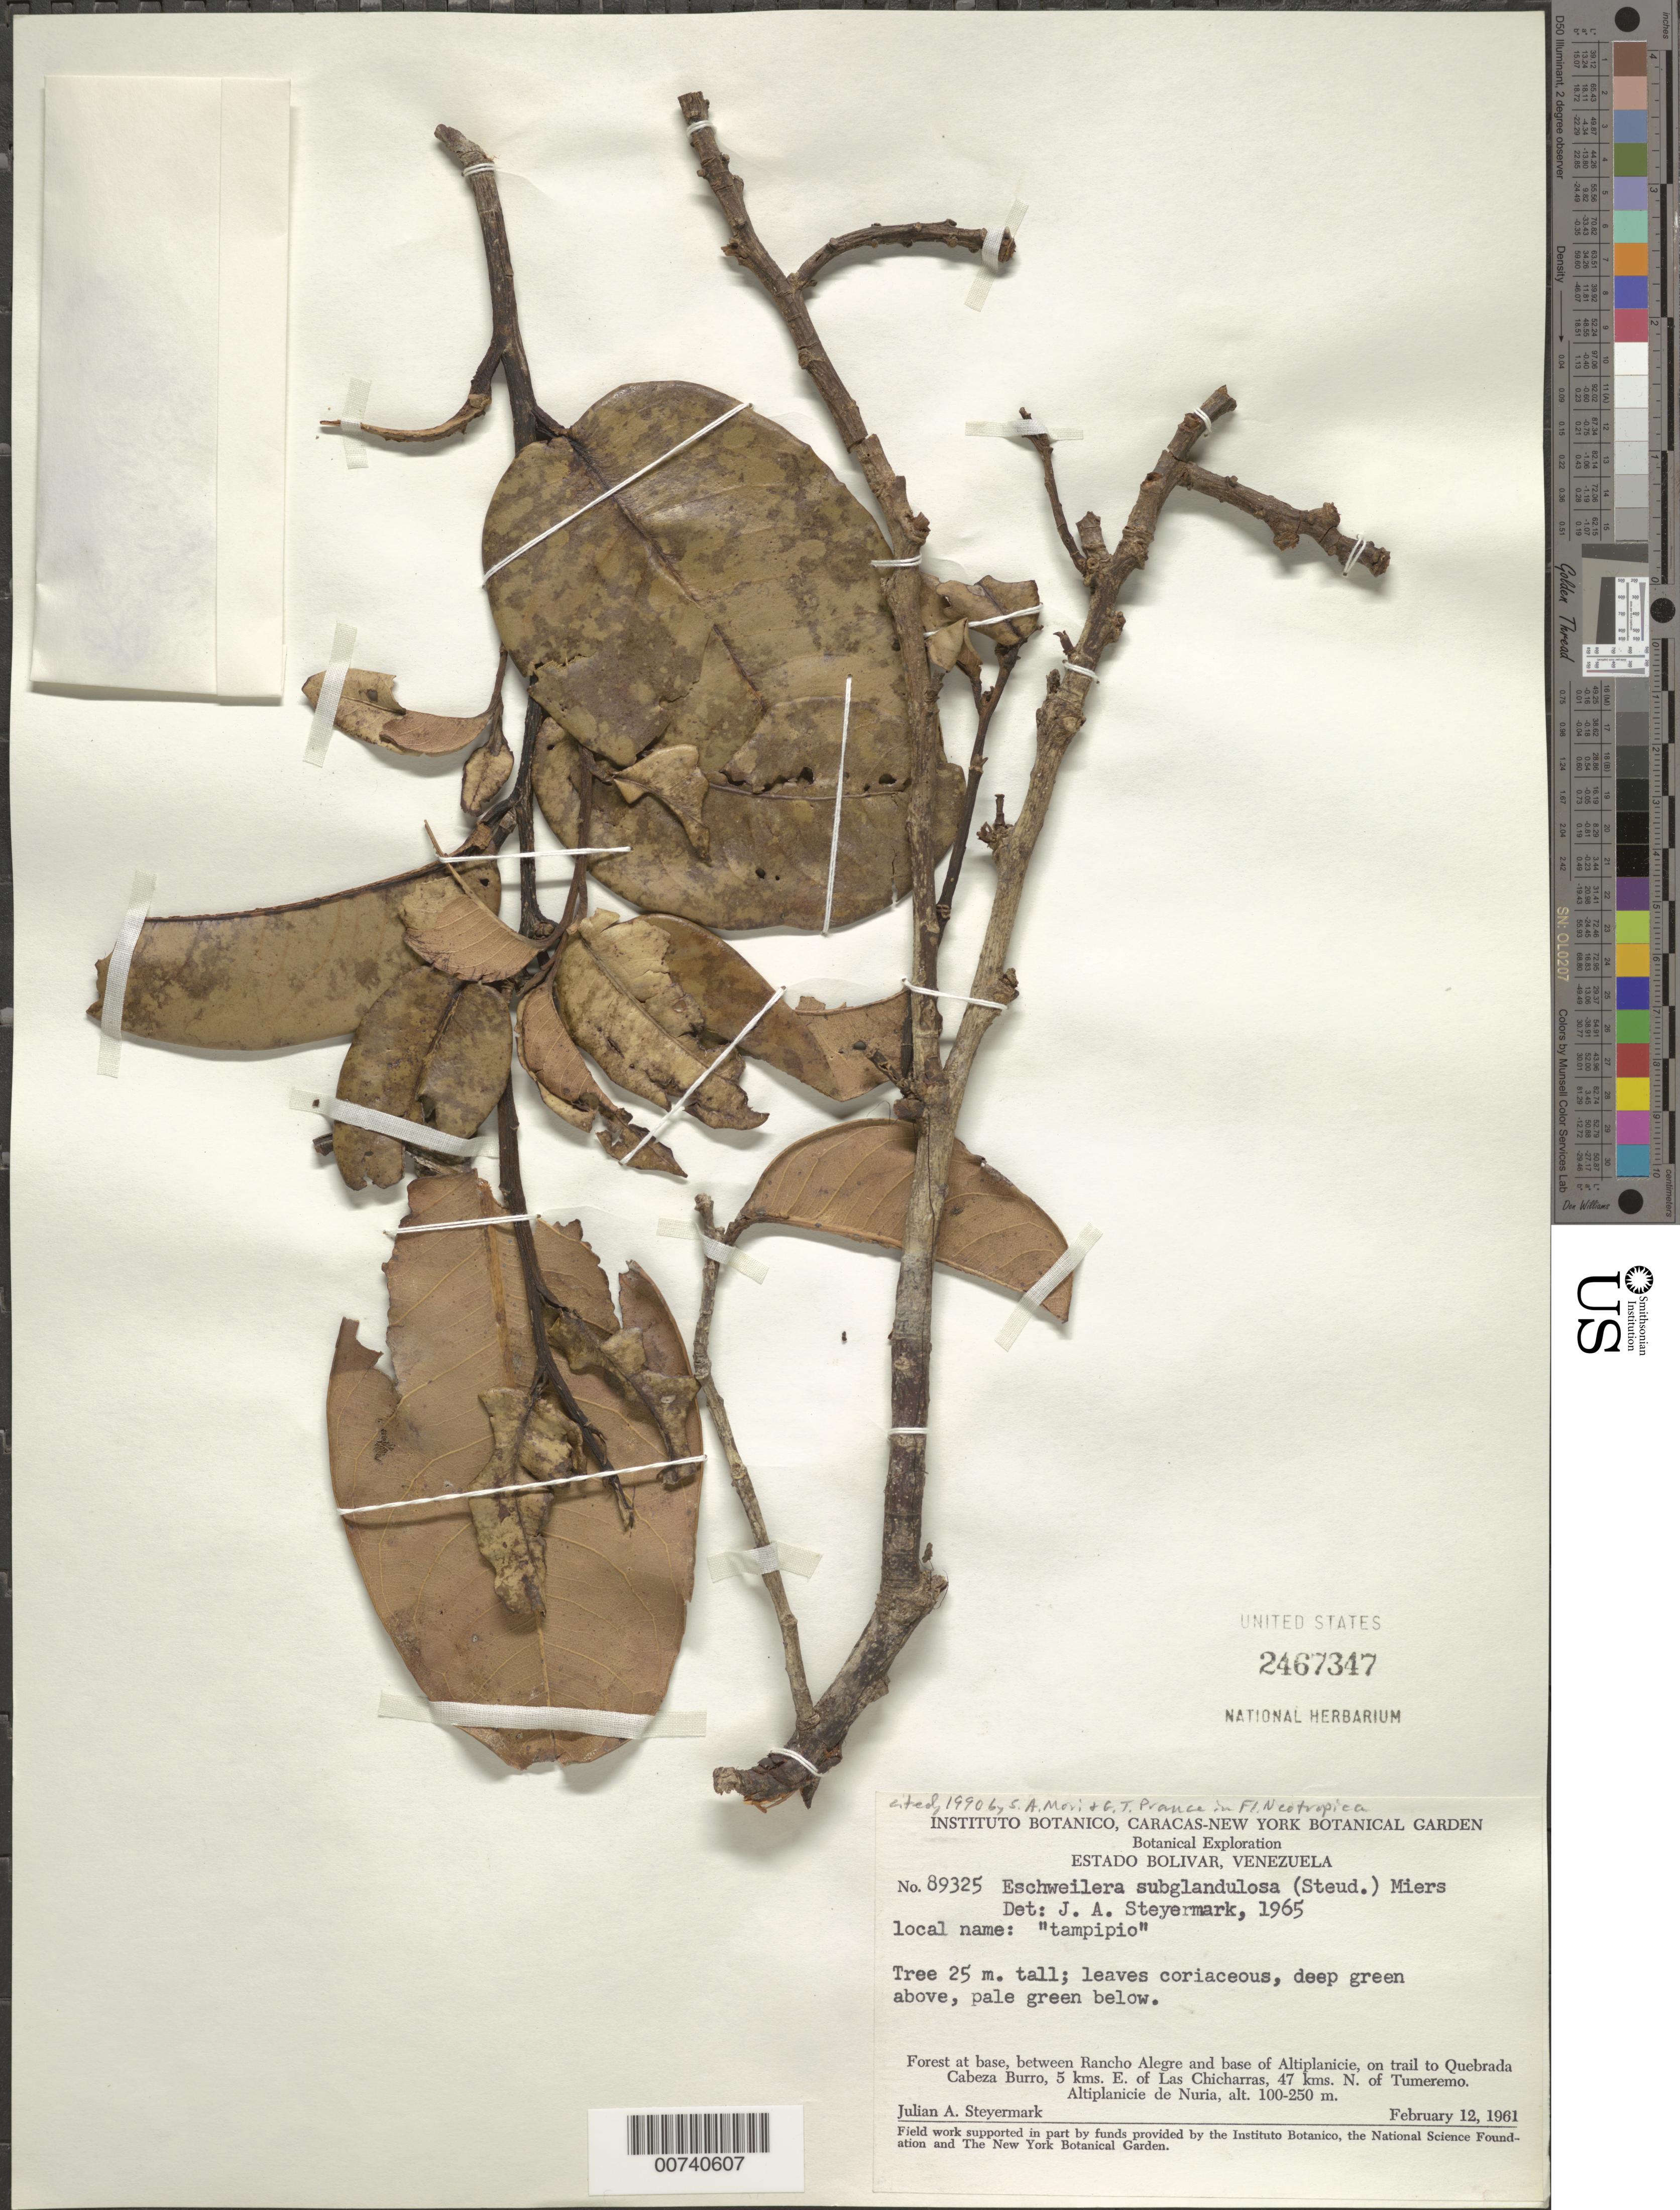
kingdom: Plantae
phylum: Tracheophyta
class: Magnoliopsida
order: Ericales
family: Lecythidaceae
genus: Eschweilera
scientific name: Eschweilera subglandulosa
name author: (Steud. ex Berg) Miers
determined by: Mori, Scott A.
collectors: J. Steyermark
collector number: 89325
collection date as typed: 12-Feb-61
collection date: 1961-02-12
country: Venezuela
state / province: Bolívar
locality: Altiplanicie de Nuria, betw. Rancho Alegre and base of Altiplanicie, on trail to Quebrada Cabeza Burro, 5 km E of Las Chicharras, 47 km N of Tumeremo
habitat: Forest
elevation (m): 100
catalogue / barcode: US 2467347